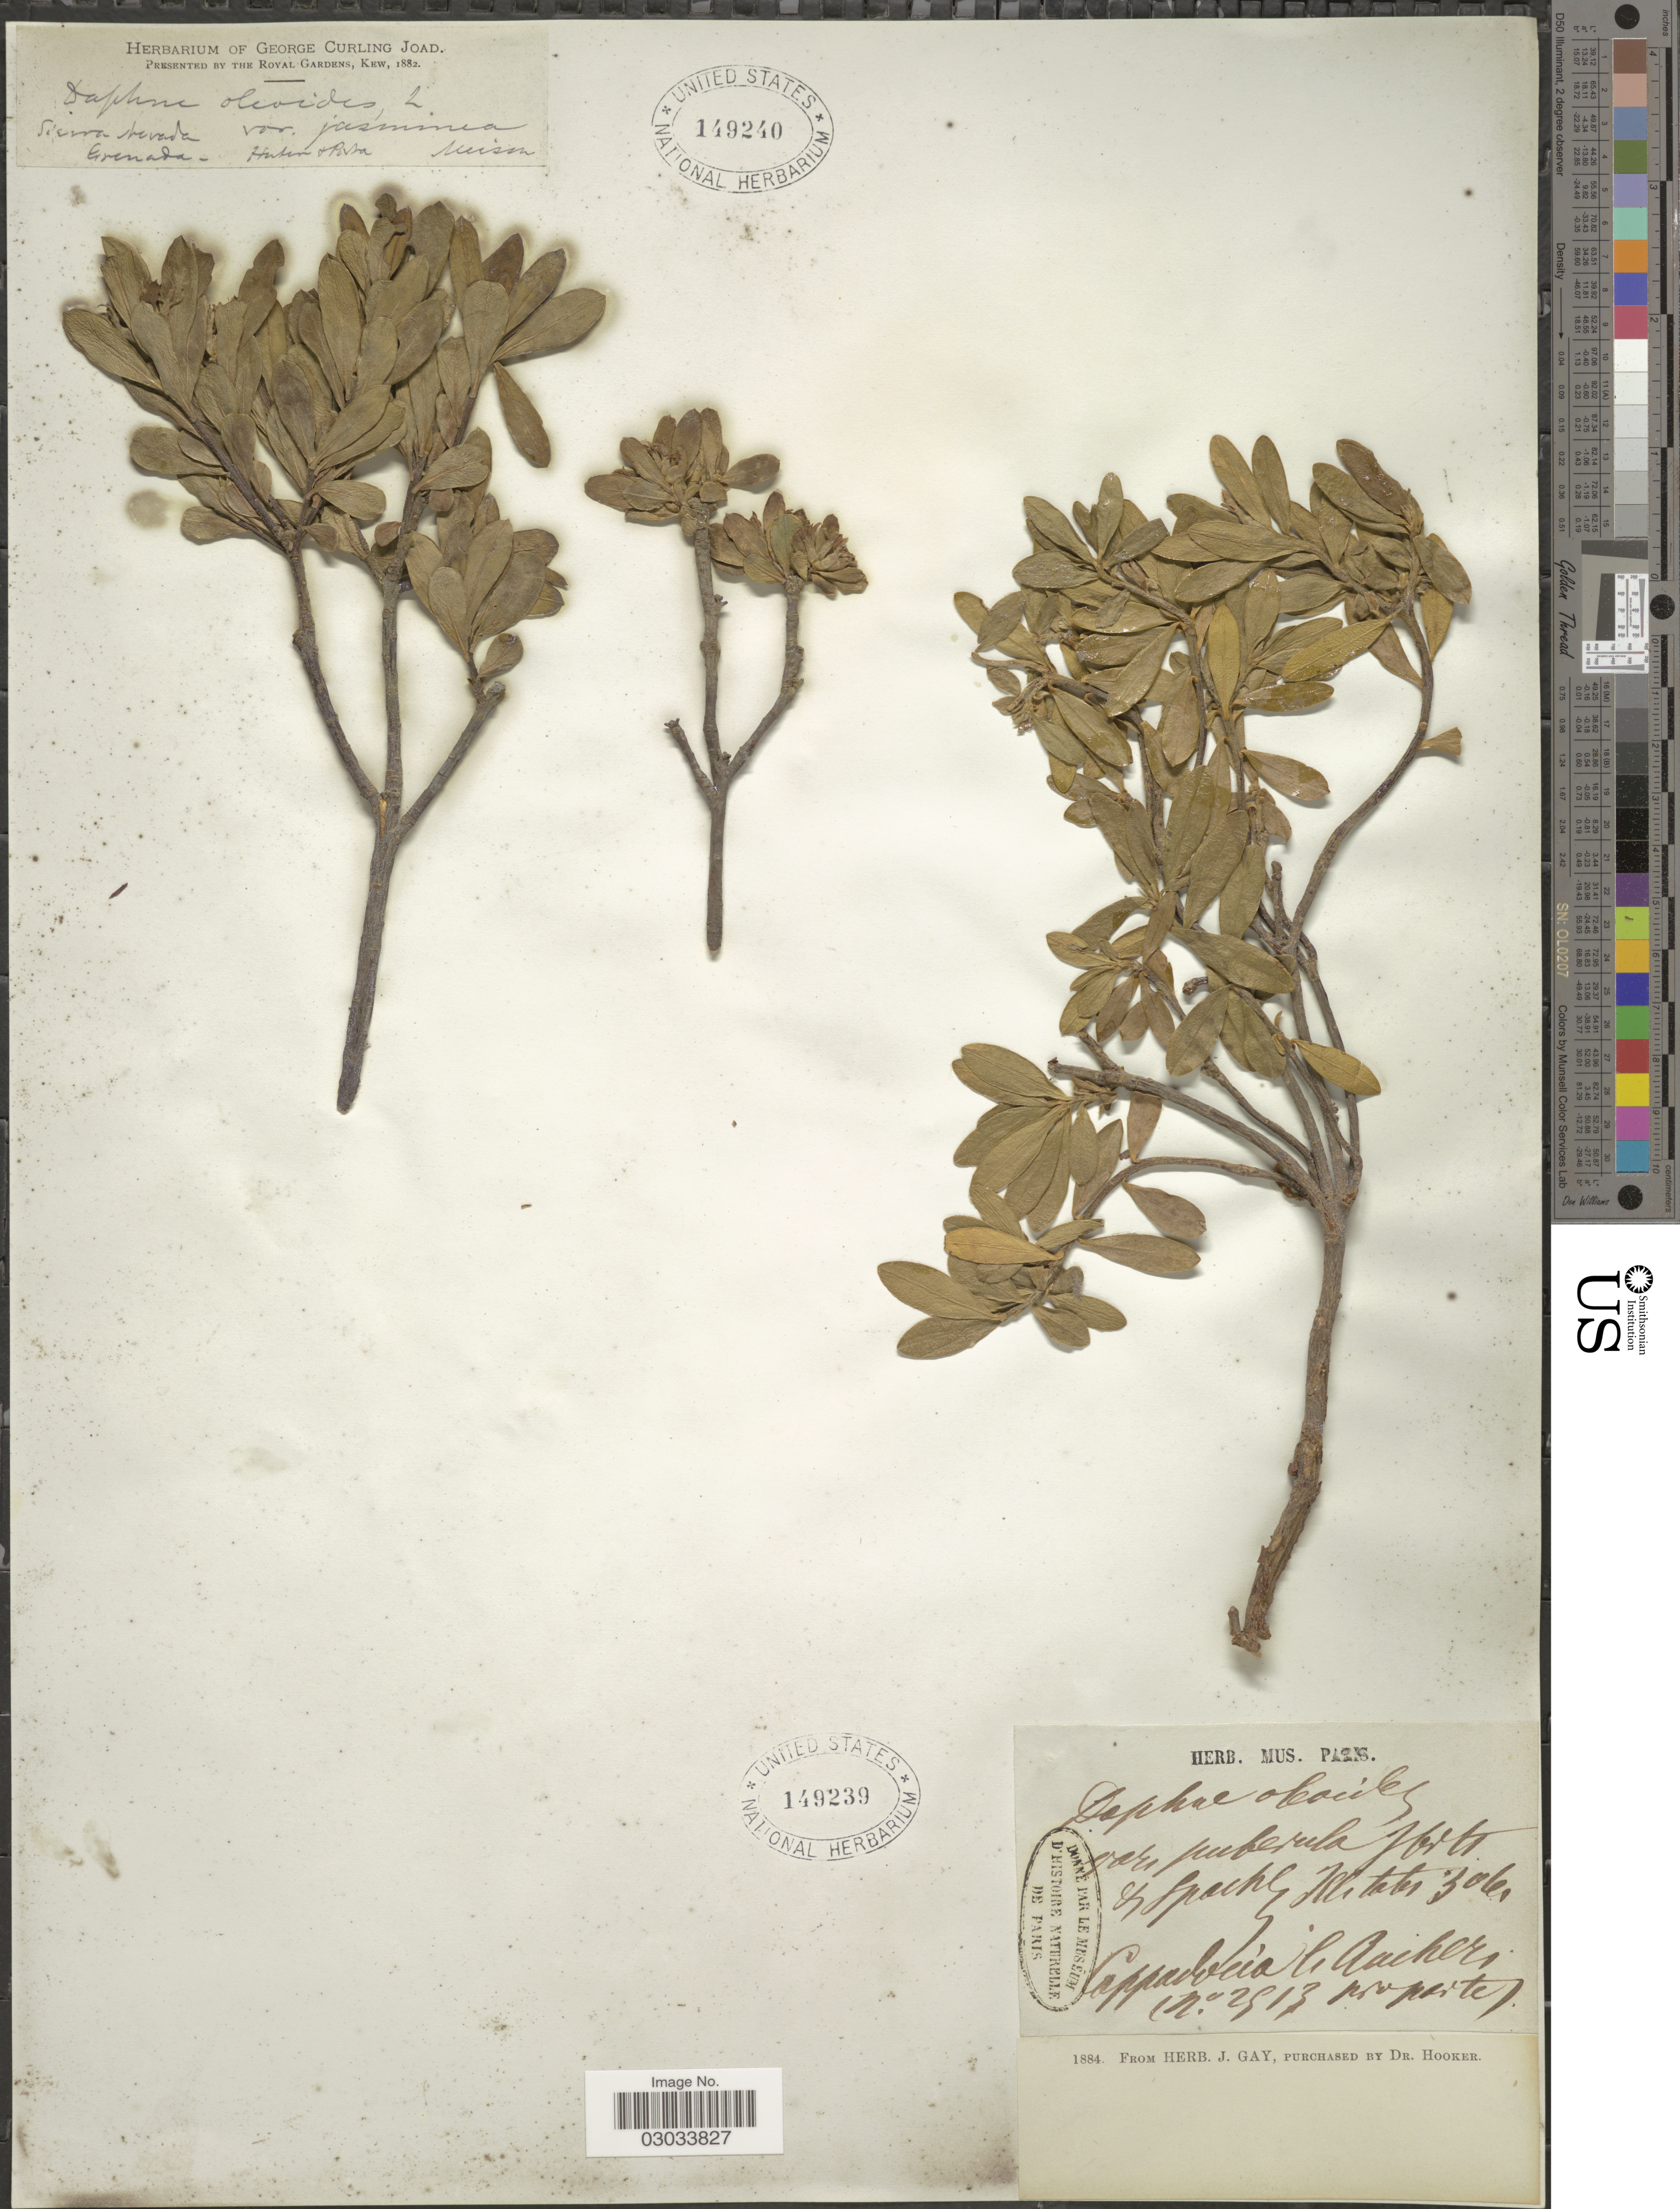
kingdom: Plantae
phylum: Tracheophyta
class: Magnoliopsida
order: Malvales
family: Thymelaeaceae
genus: Daphne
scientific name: Daphne oleoides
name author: L.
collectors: -. Huter & -- Porta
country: Spain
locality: Sierra Nevada.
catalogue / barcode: US 149240-2